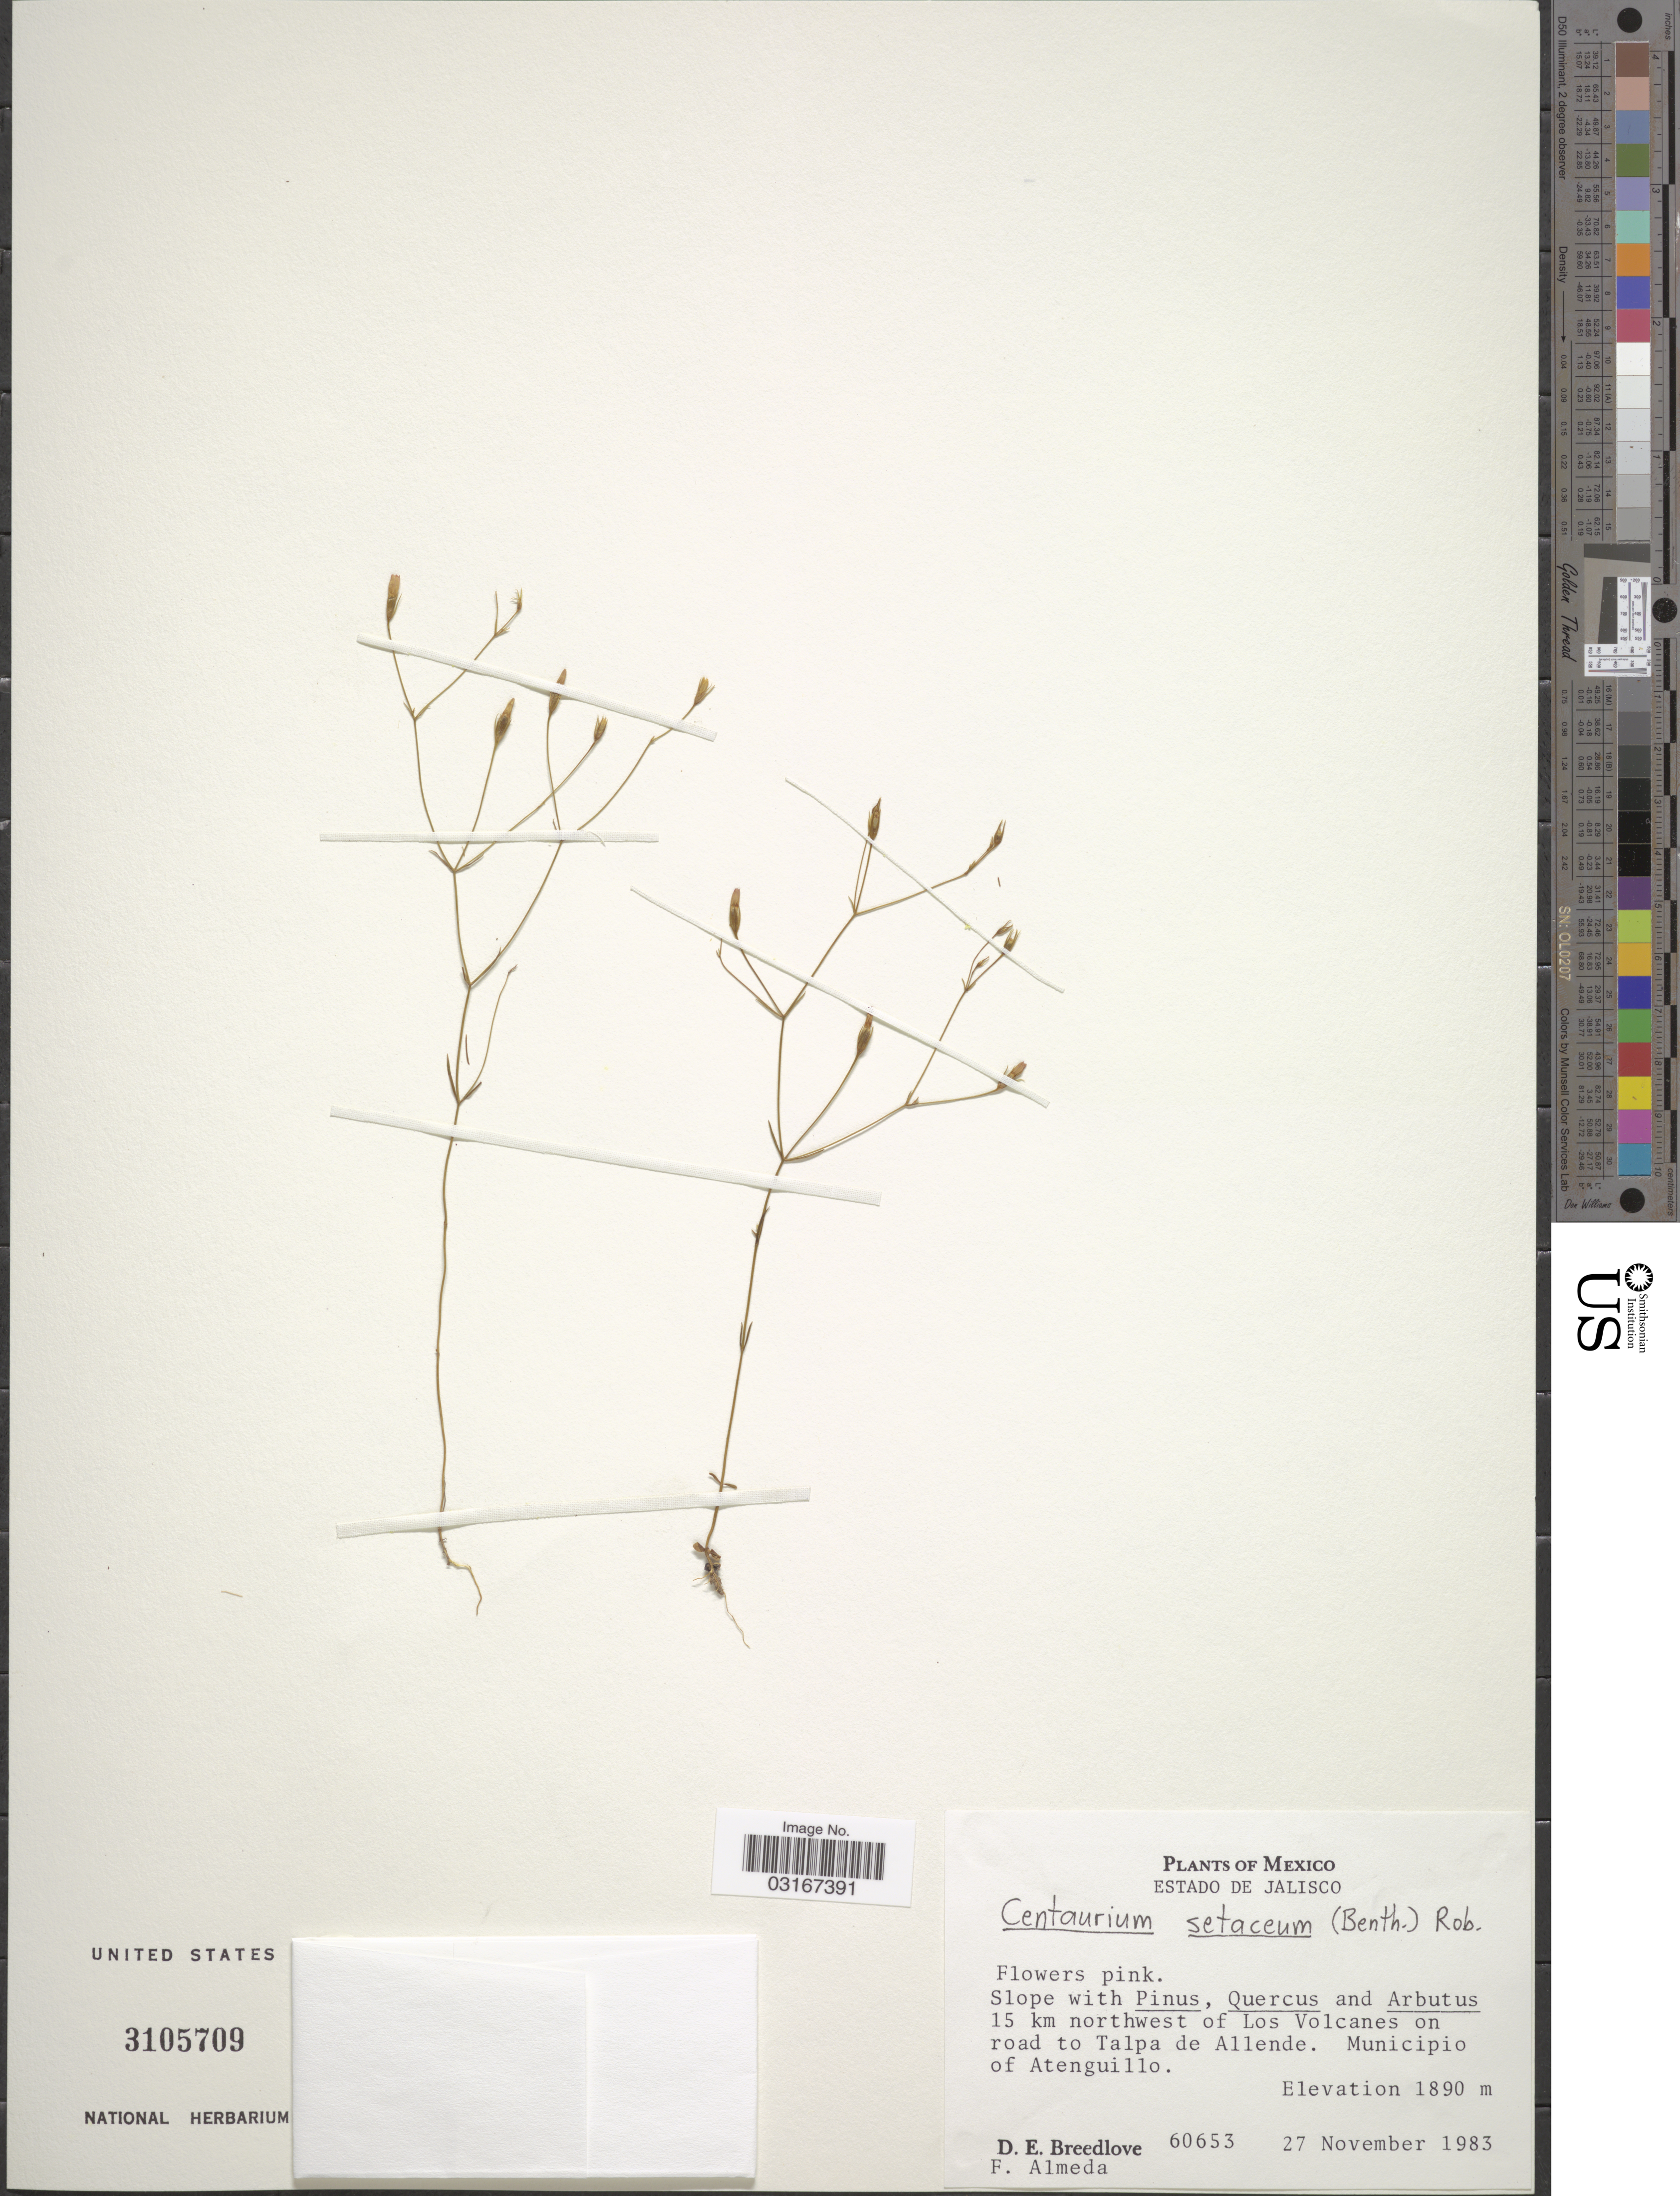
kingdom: Plantae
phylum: Tracheophyta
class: Magnoliopsida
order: Gentianales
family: Gentianaceae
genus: Centaurium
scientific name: Centaurium setaceum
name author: (Benth.) B.L. Rob.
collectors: D. E. Breedlove & F. Almeda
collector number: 60653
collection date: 1983-11-27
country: Mexico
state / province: Jalisco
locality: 15 km northwest of Los Volcanes on road to Talpa de Allende. Municipio of Atenguillo.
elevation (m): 1890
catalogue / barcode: US 3105709